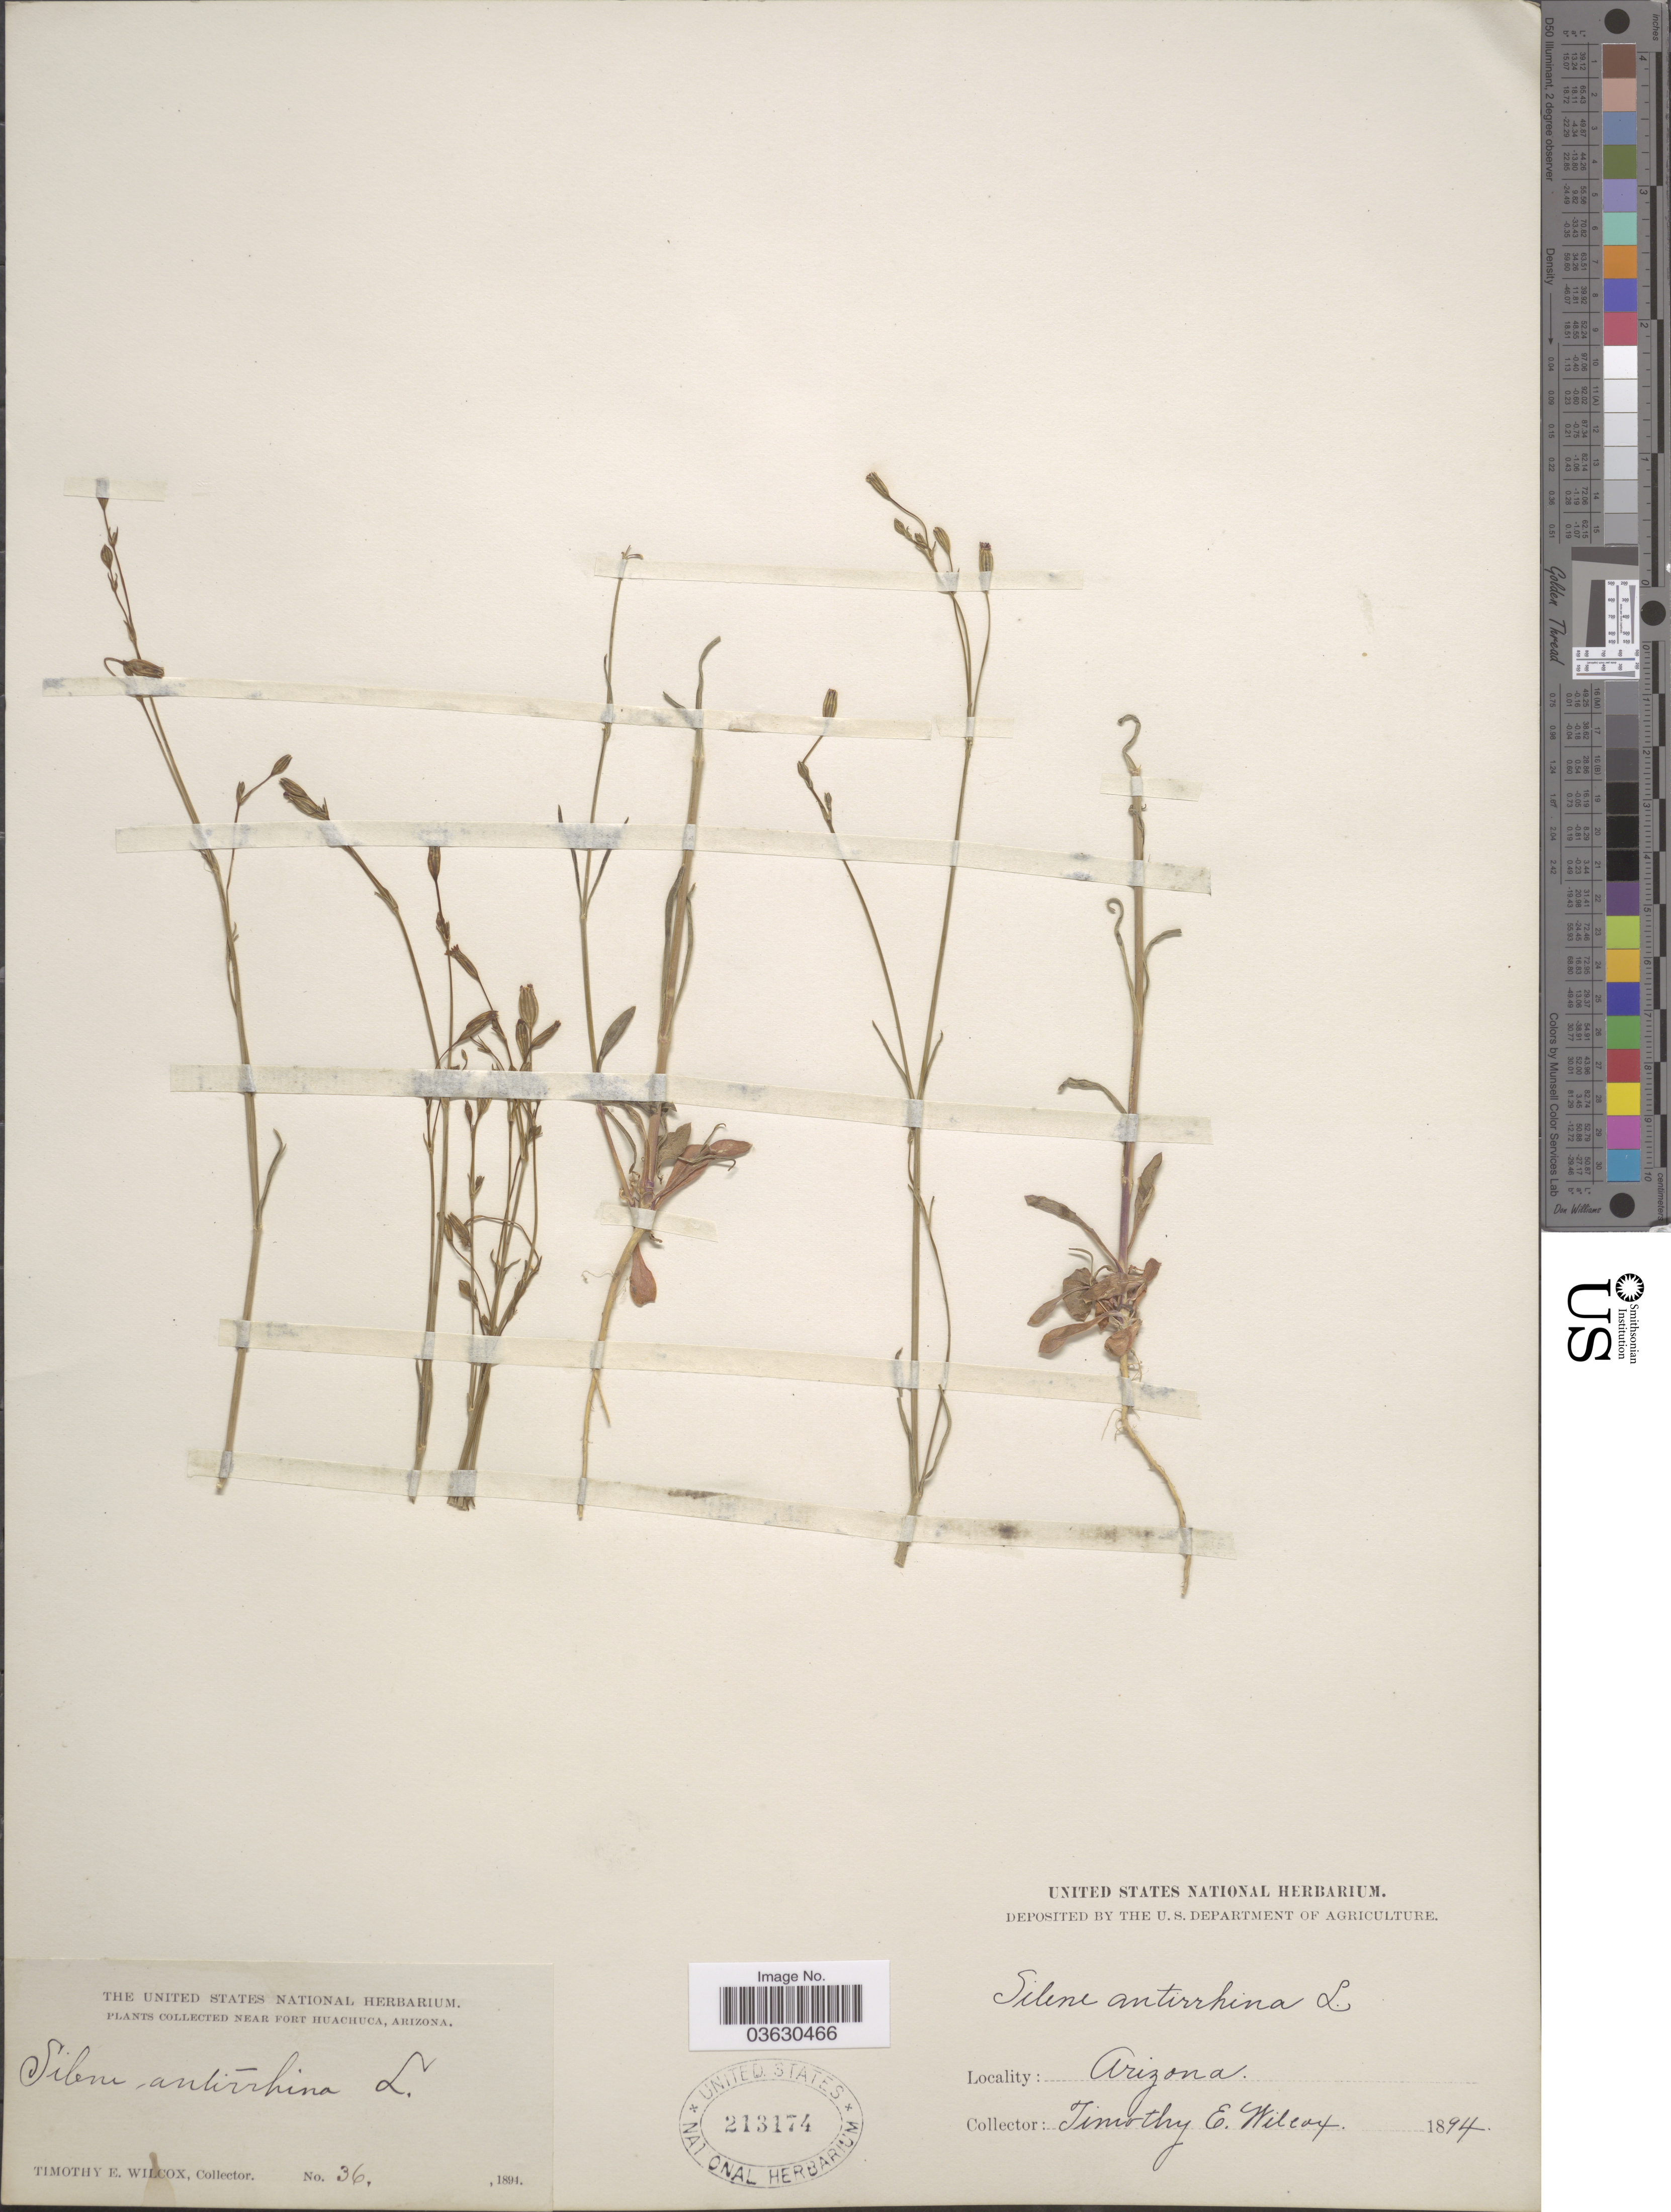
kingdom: Plantae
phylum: Tracheophyta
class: Magnoliopsida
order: Caryophyllales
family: Caryophyllaceae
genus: Silene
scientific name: Silene antirrhina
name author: L.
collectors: T. E. Wilcox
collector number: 36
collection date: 1894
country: United States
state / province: Arizona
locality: Near Fort Huachuca.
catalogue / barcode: US 213174